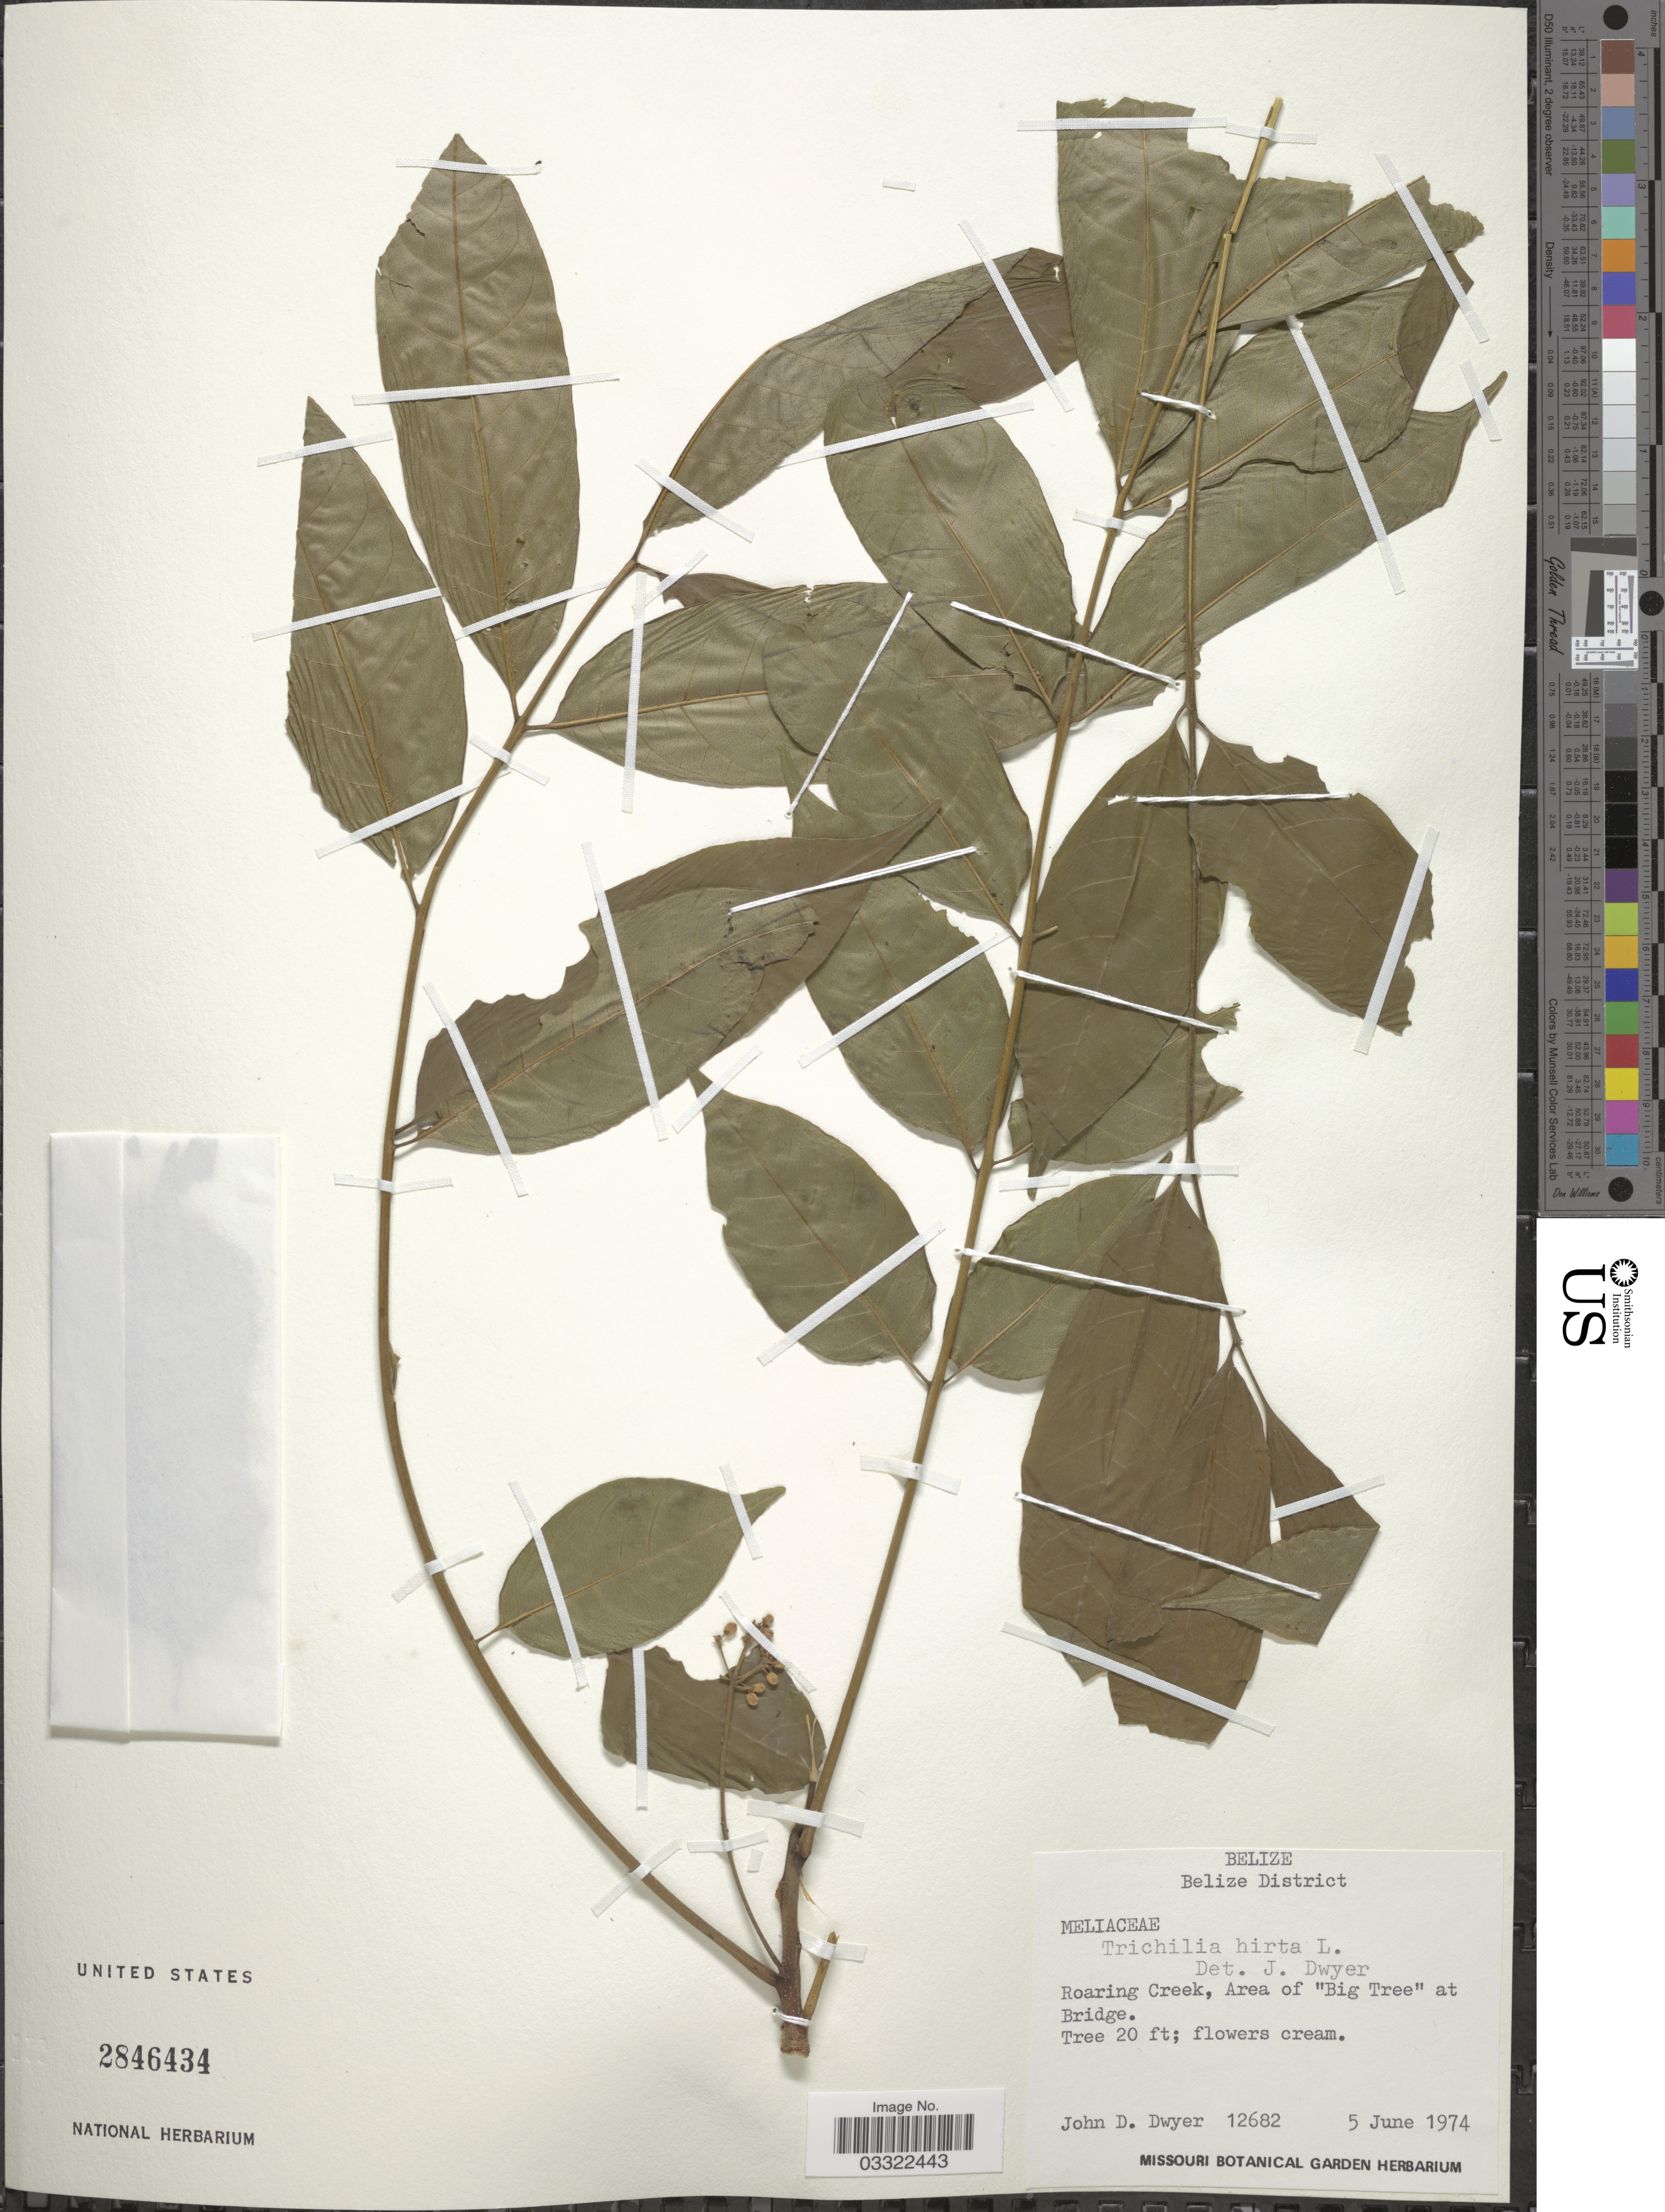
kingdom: Plantae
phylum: Tracheophyta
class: Magnoliopsida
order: Sapindales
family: Meliaceae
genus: Trichilia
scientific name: Trichilia hirta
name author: L.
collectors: J. D. Dwyer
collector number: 12682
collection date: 1974-06-05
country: Belize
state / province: Belize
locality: Belize District. Roaring Creek, Area of "Big Tree" at Bridge.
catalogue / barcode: US 2846434